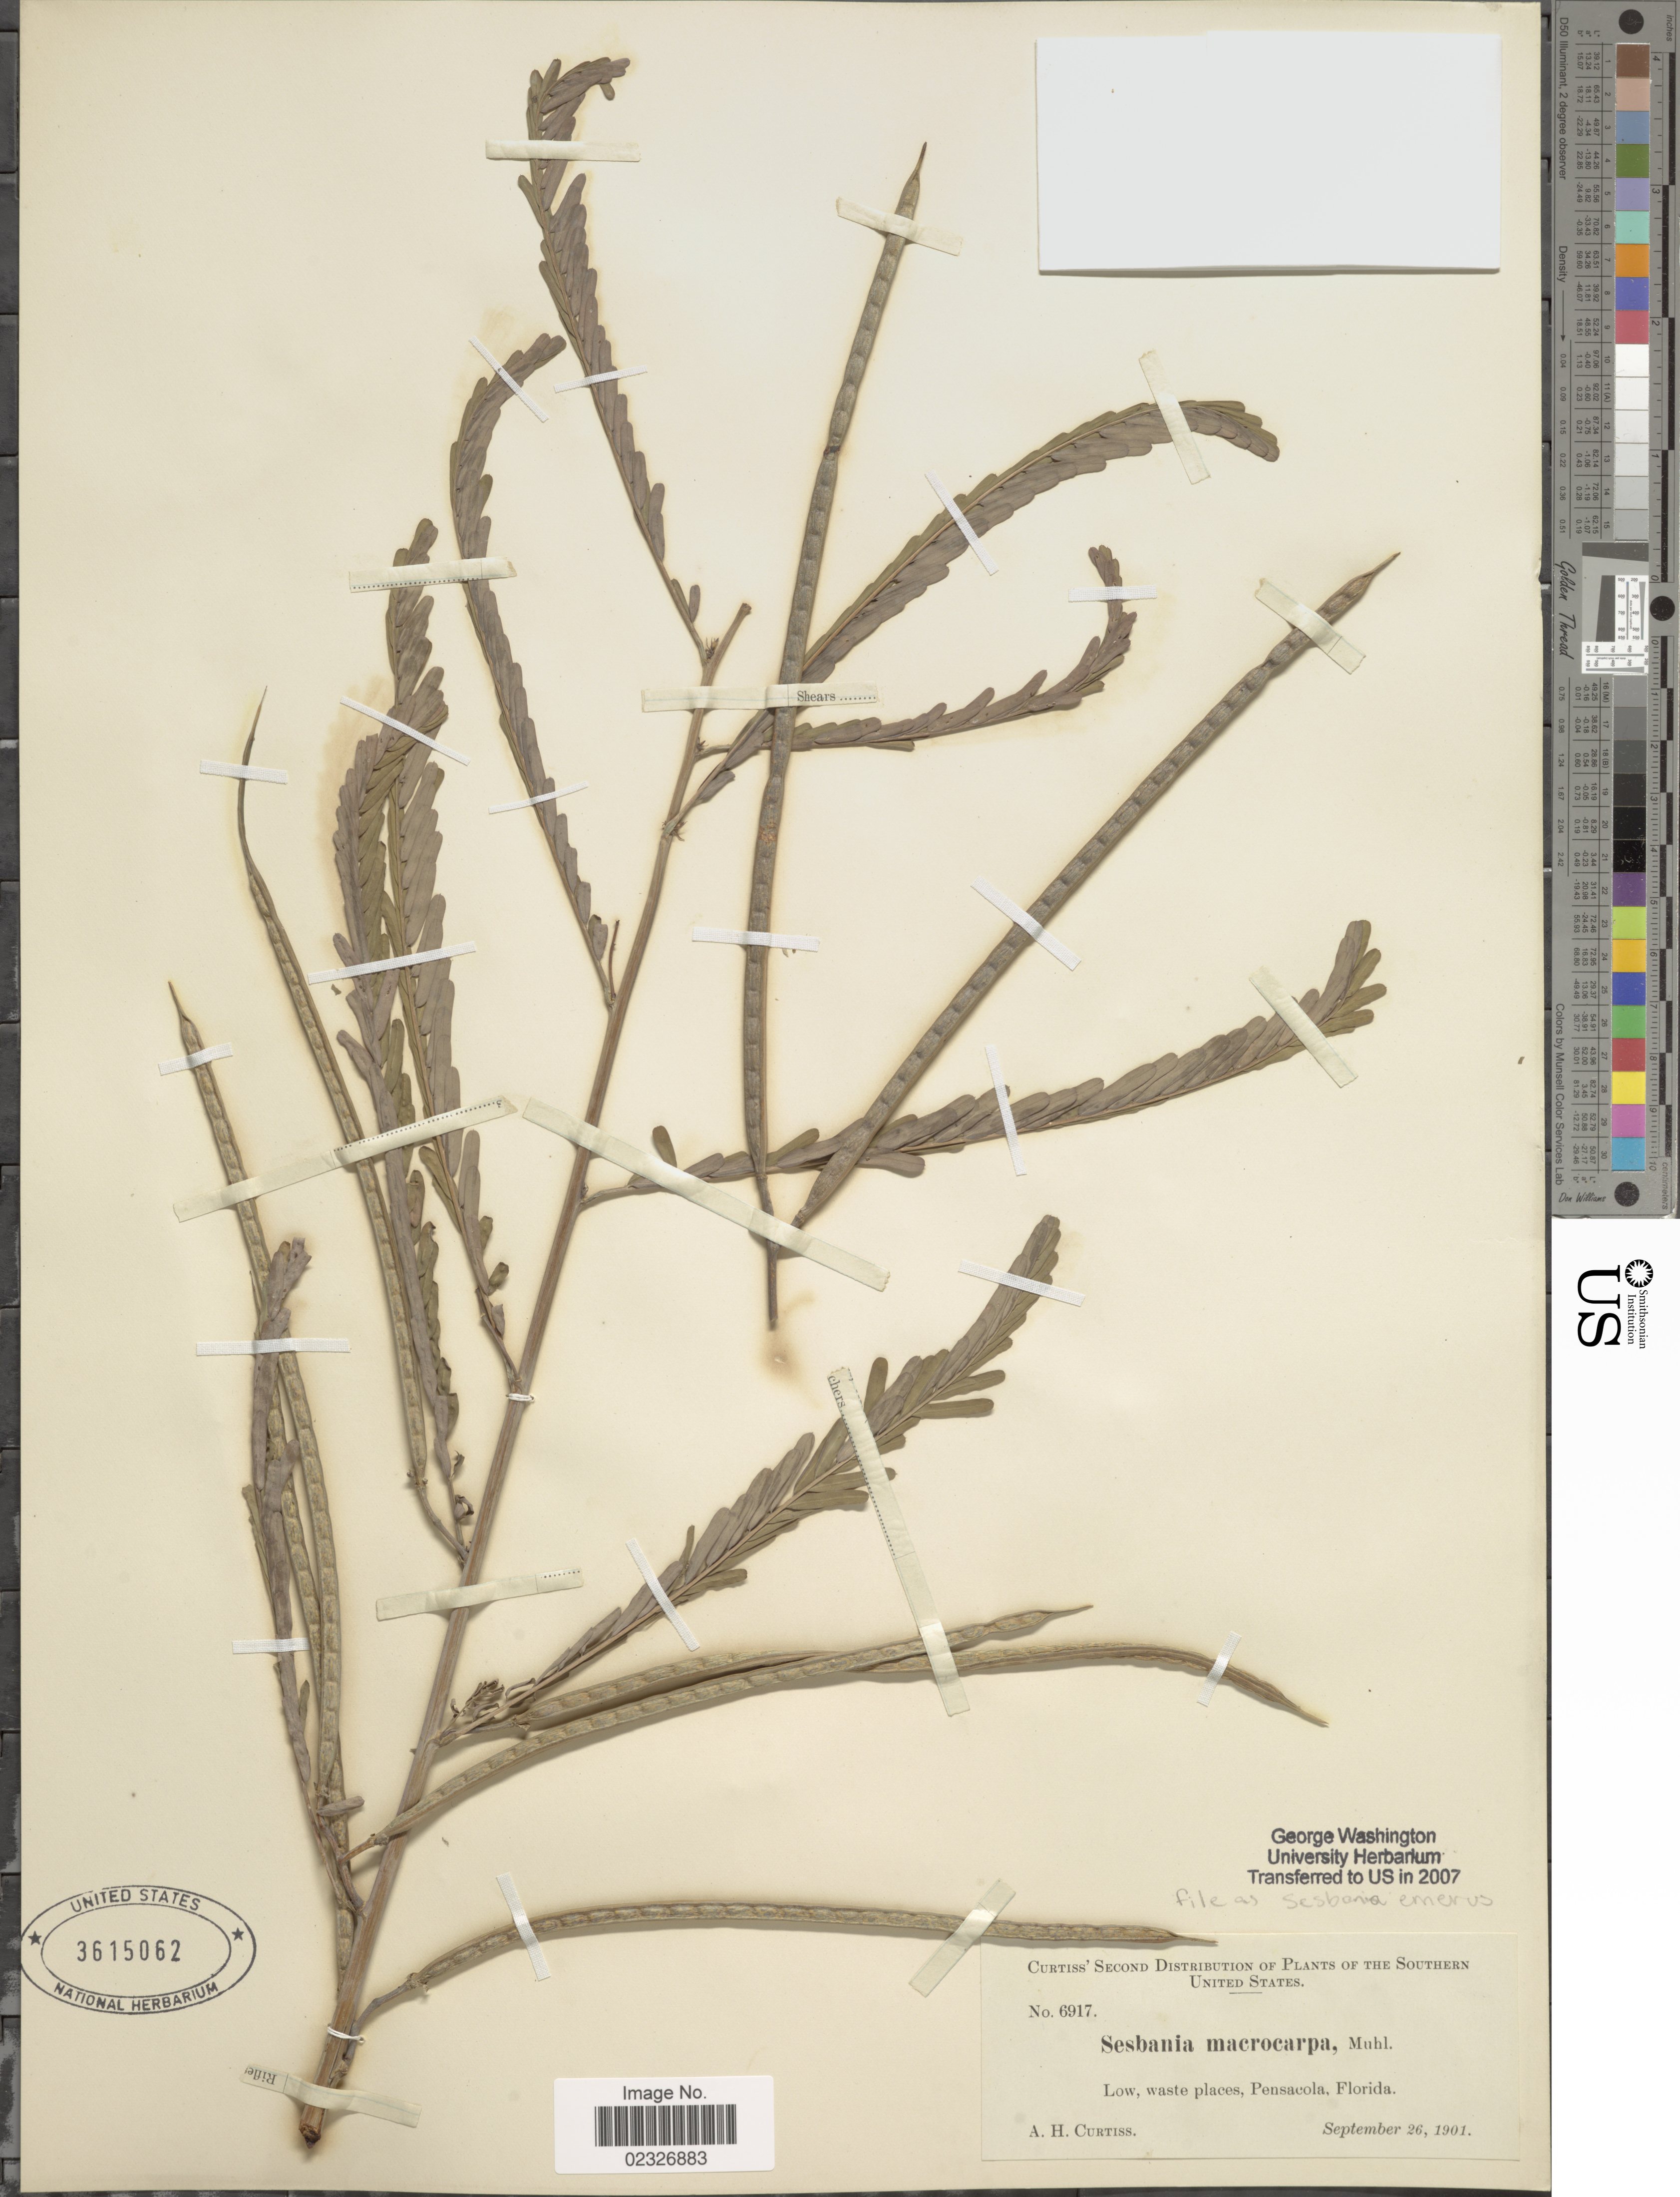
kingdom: Plantae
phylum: Tracheophyta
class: Magnoliopsida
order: Fabales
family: Fabaceae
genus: Sesbania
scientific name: Sesbania emerus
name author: (Aubl.) Urb.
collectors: A. H. Curtiss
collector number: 6917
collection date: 1901-09-26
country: United States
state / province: Florida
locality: Low, waste places, Pensacola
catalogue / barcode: US 3615062